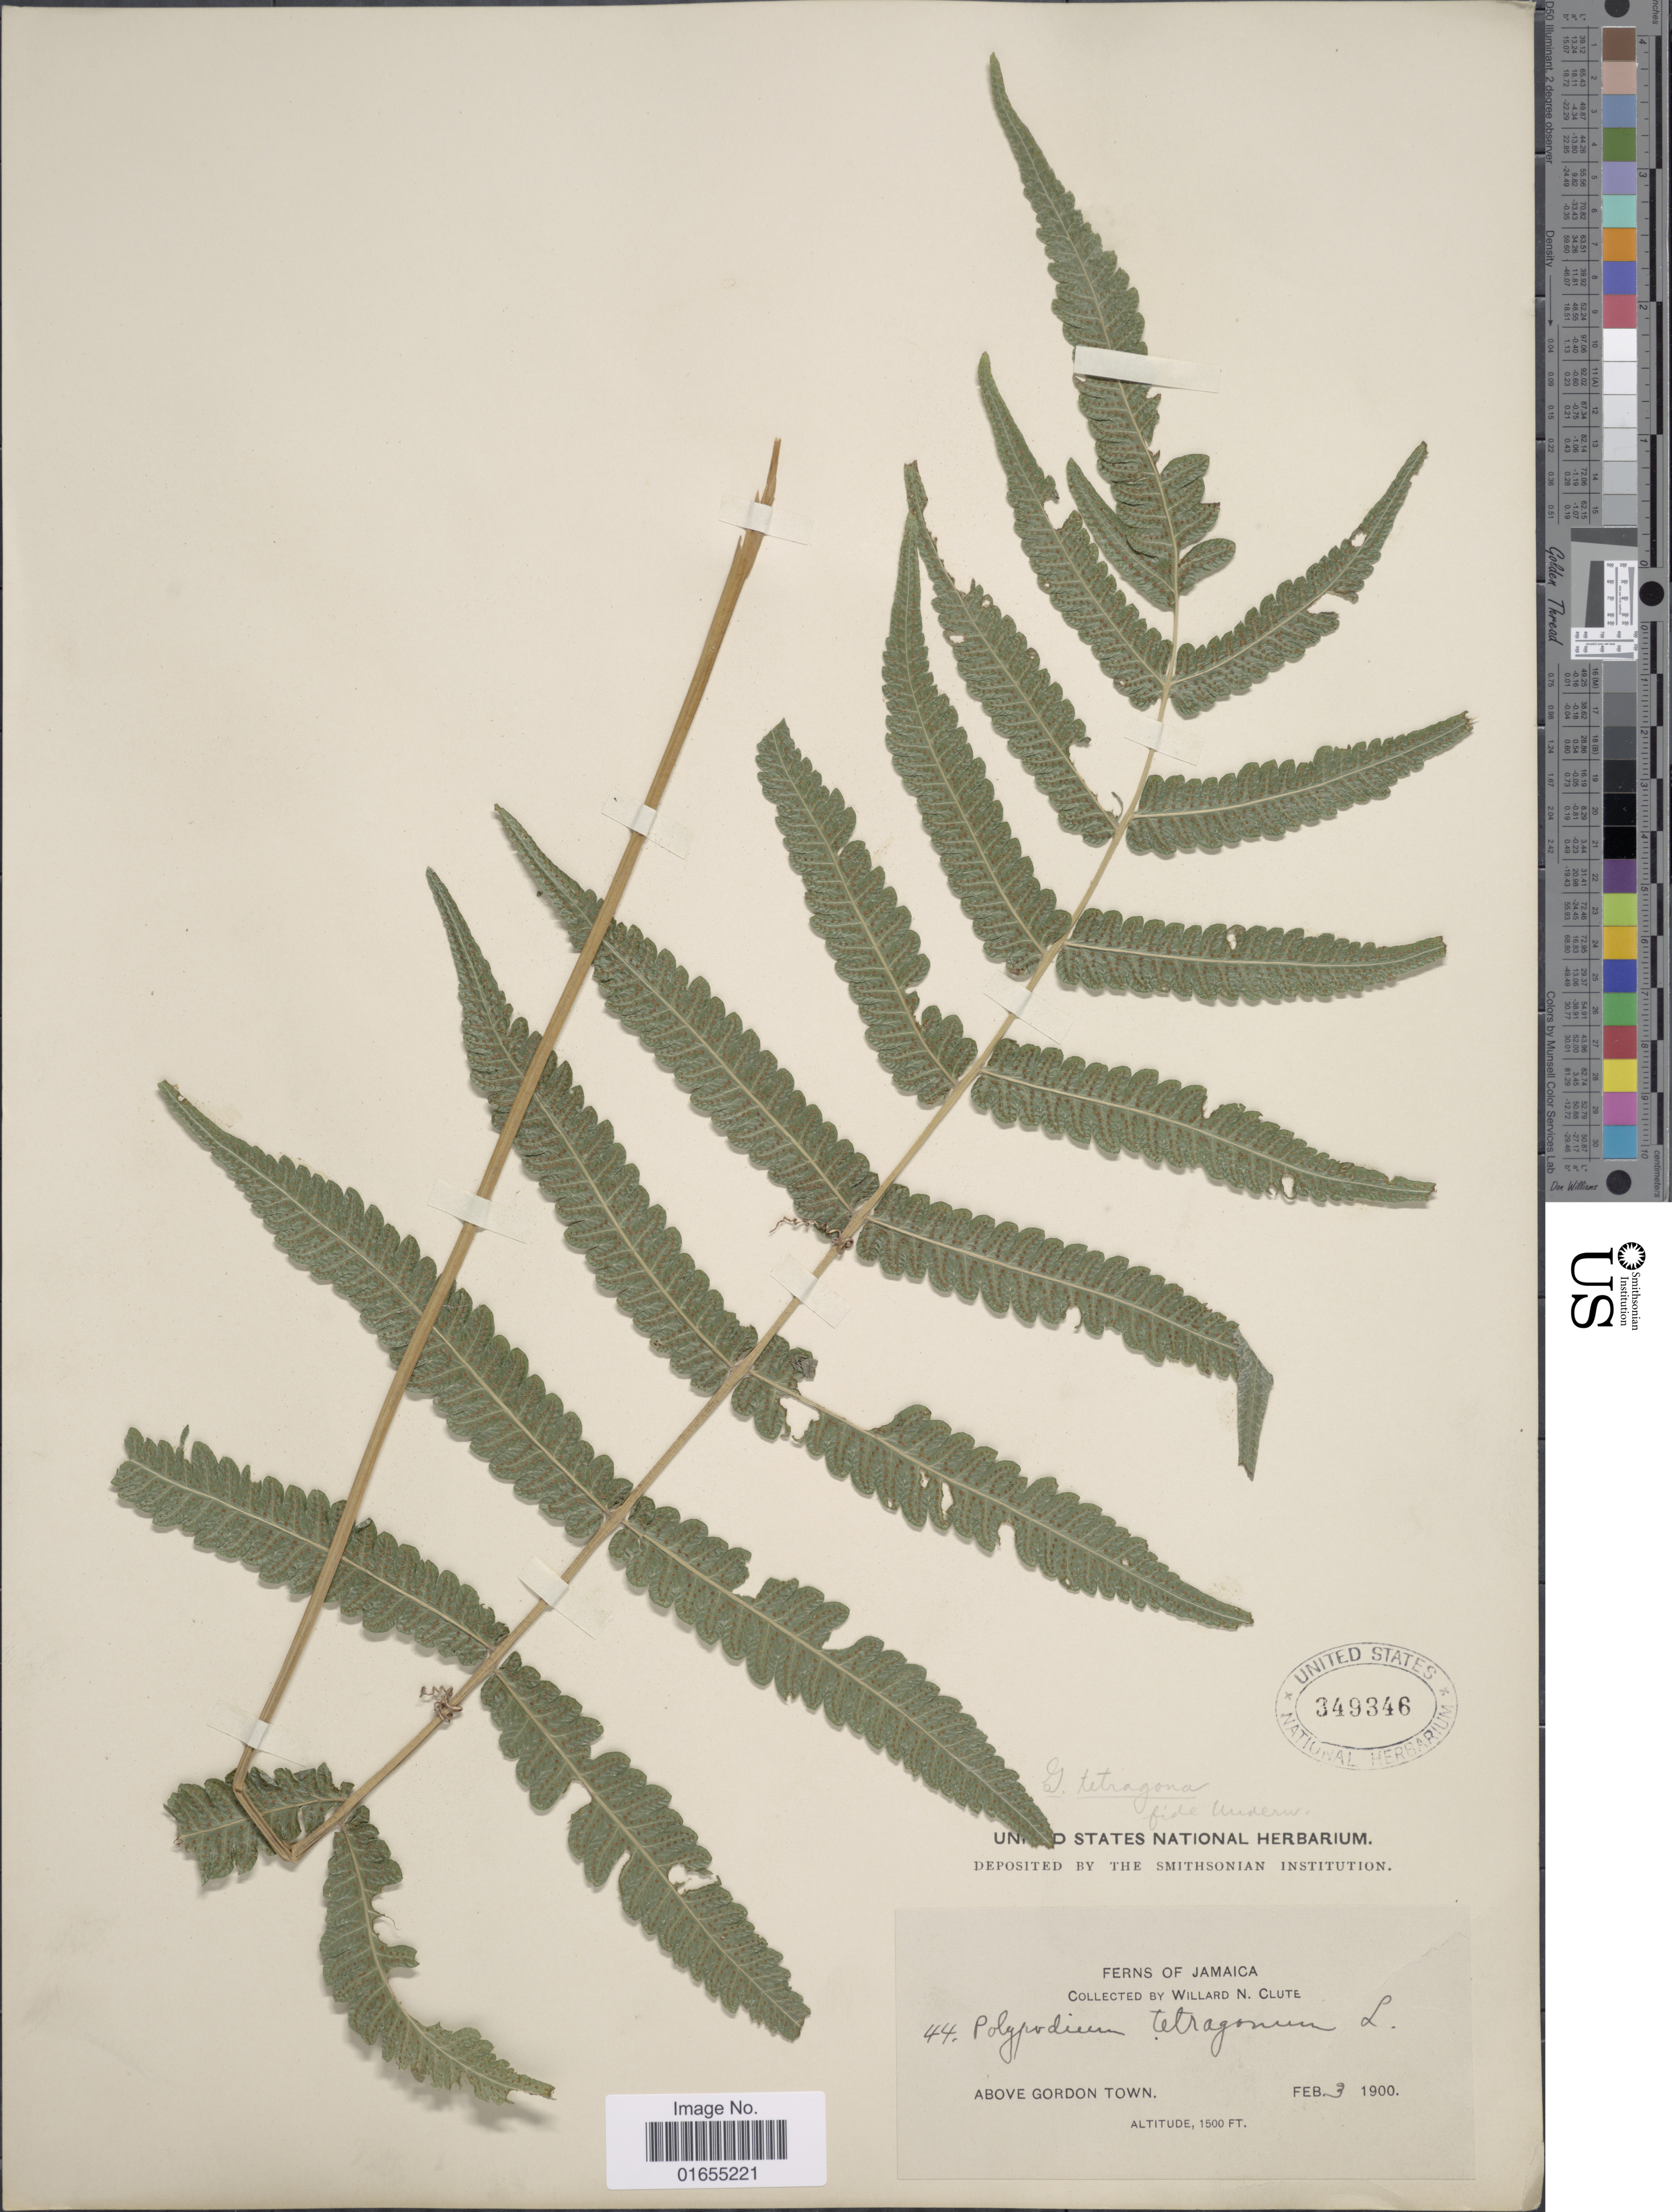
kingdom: Plantae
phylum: Tracheophyta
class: Polypodiopsida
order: Polypodiales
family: Thelypteridaceae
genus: Goniopteris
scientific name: Goniopteris subtetragona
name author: (Link) Vareschi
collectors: W. N. Clute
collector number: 44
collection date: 1900-02-03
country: Jamaica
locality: Above Gordon Town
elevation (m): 457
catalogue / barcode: US 349346